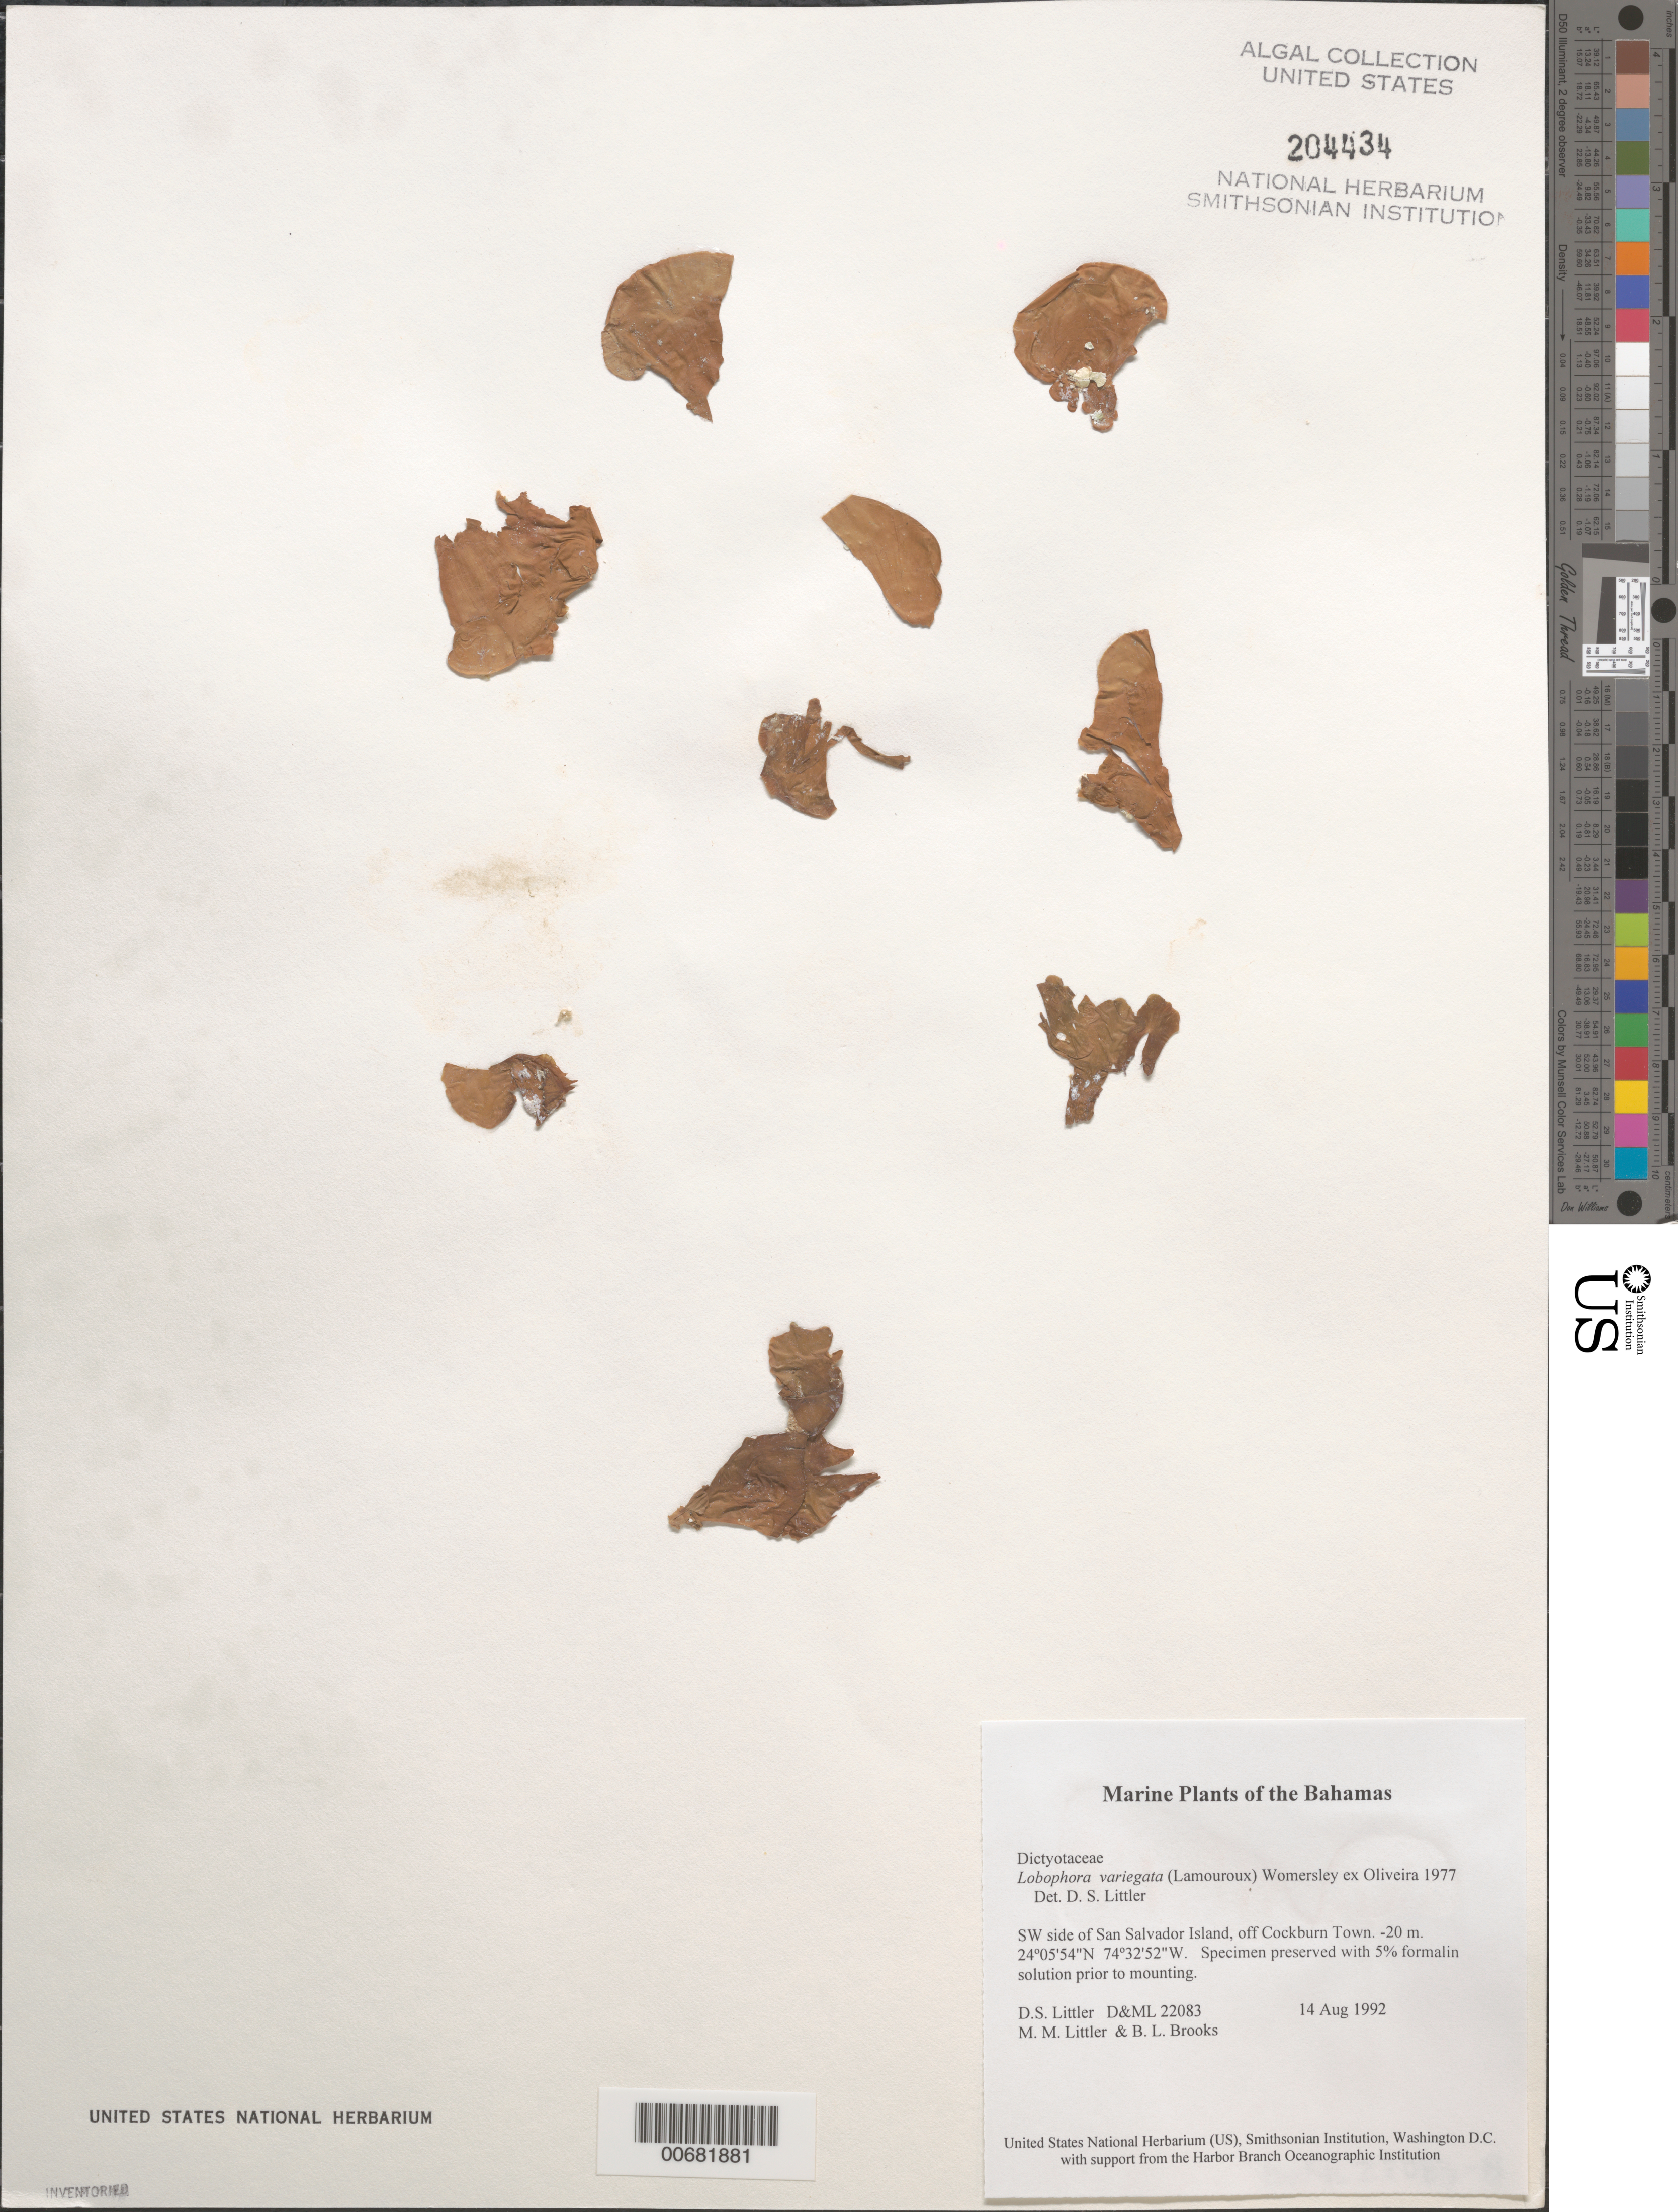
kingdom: Chromista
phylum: Ochrophyta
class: Phaeophyceae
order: Dictyotales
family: Dictyotaceae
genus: Lobophora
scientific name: Lobophora variegata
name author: (J.V.Lamouroux) Womersley & E.C. Oliveira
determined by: Littler, D. S.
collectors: D. S. Littler, M. M. Littler & B. Brooks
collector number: D&ML 22083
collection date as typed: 14 Aug 1992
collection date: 1992-08-14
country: Bahamas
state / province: San Salvador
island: San Salvador Island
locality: Off Cockburn Town, southwest side of island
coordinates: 24 05' 54" N, 74 32' 52" W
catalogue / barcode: US 204434